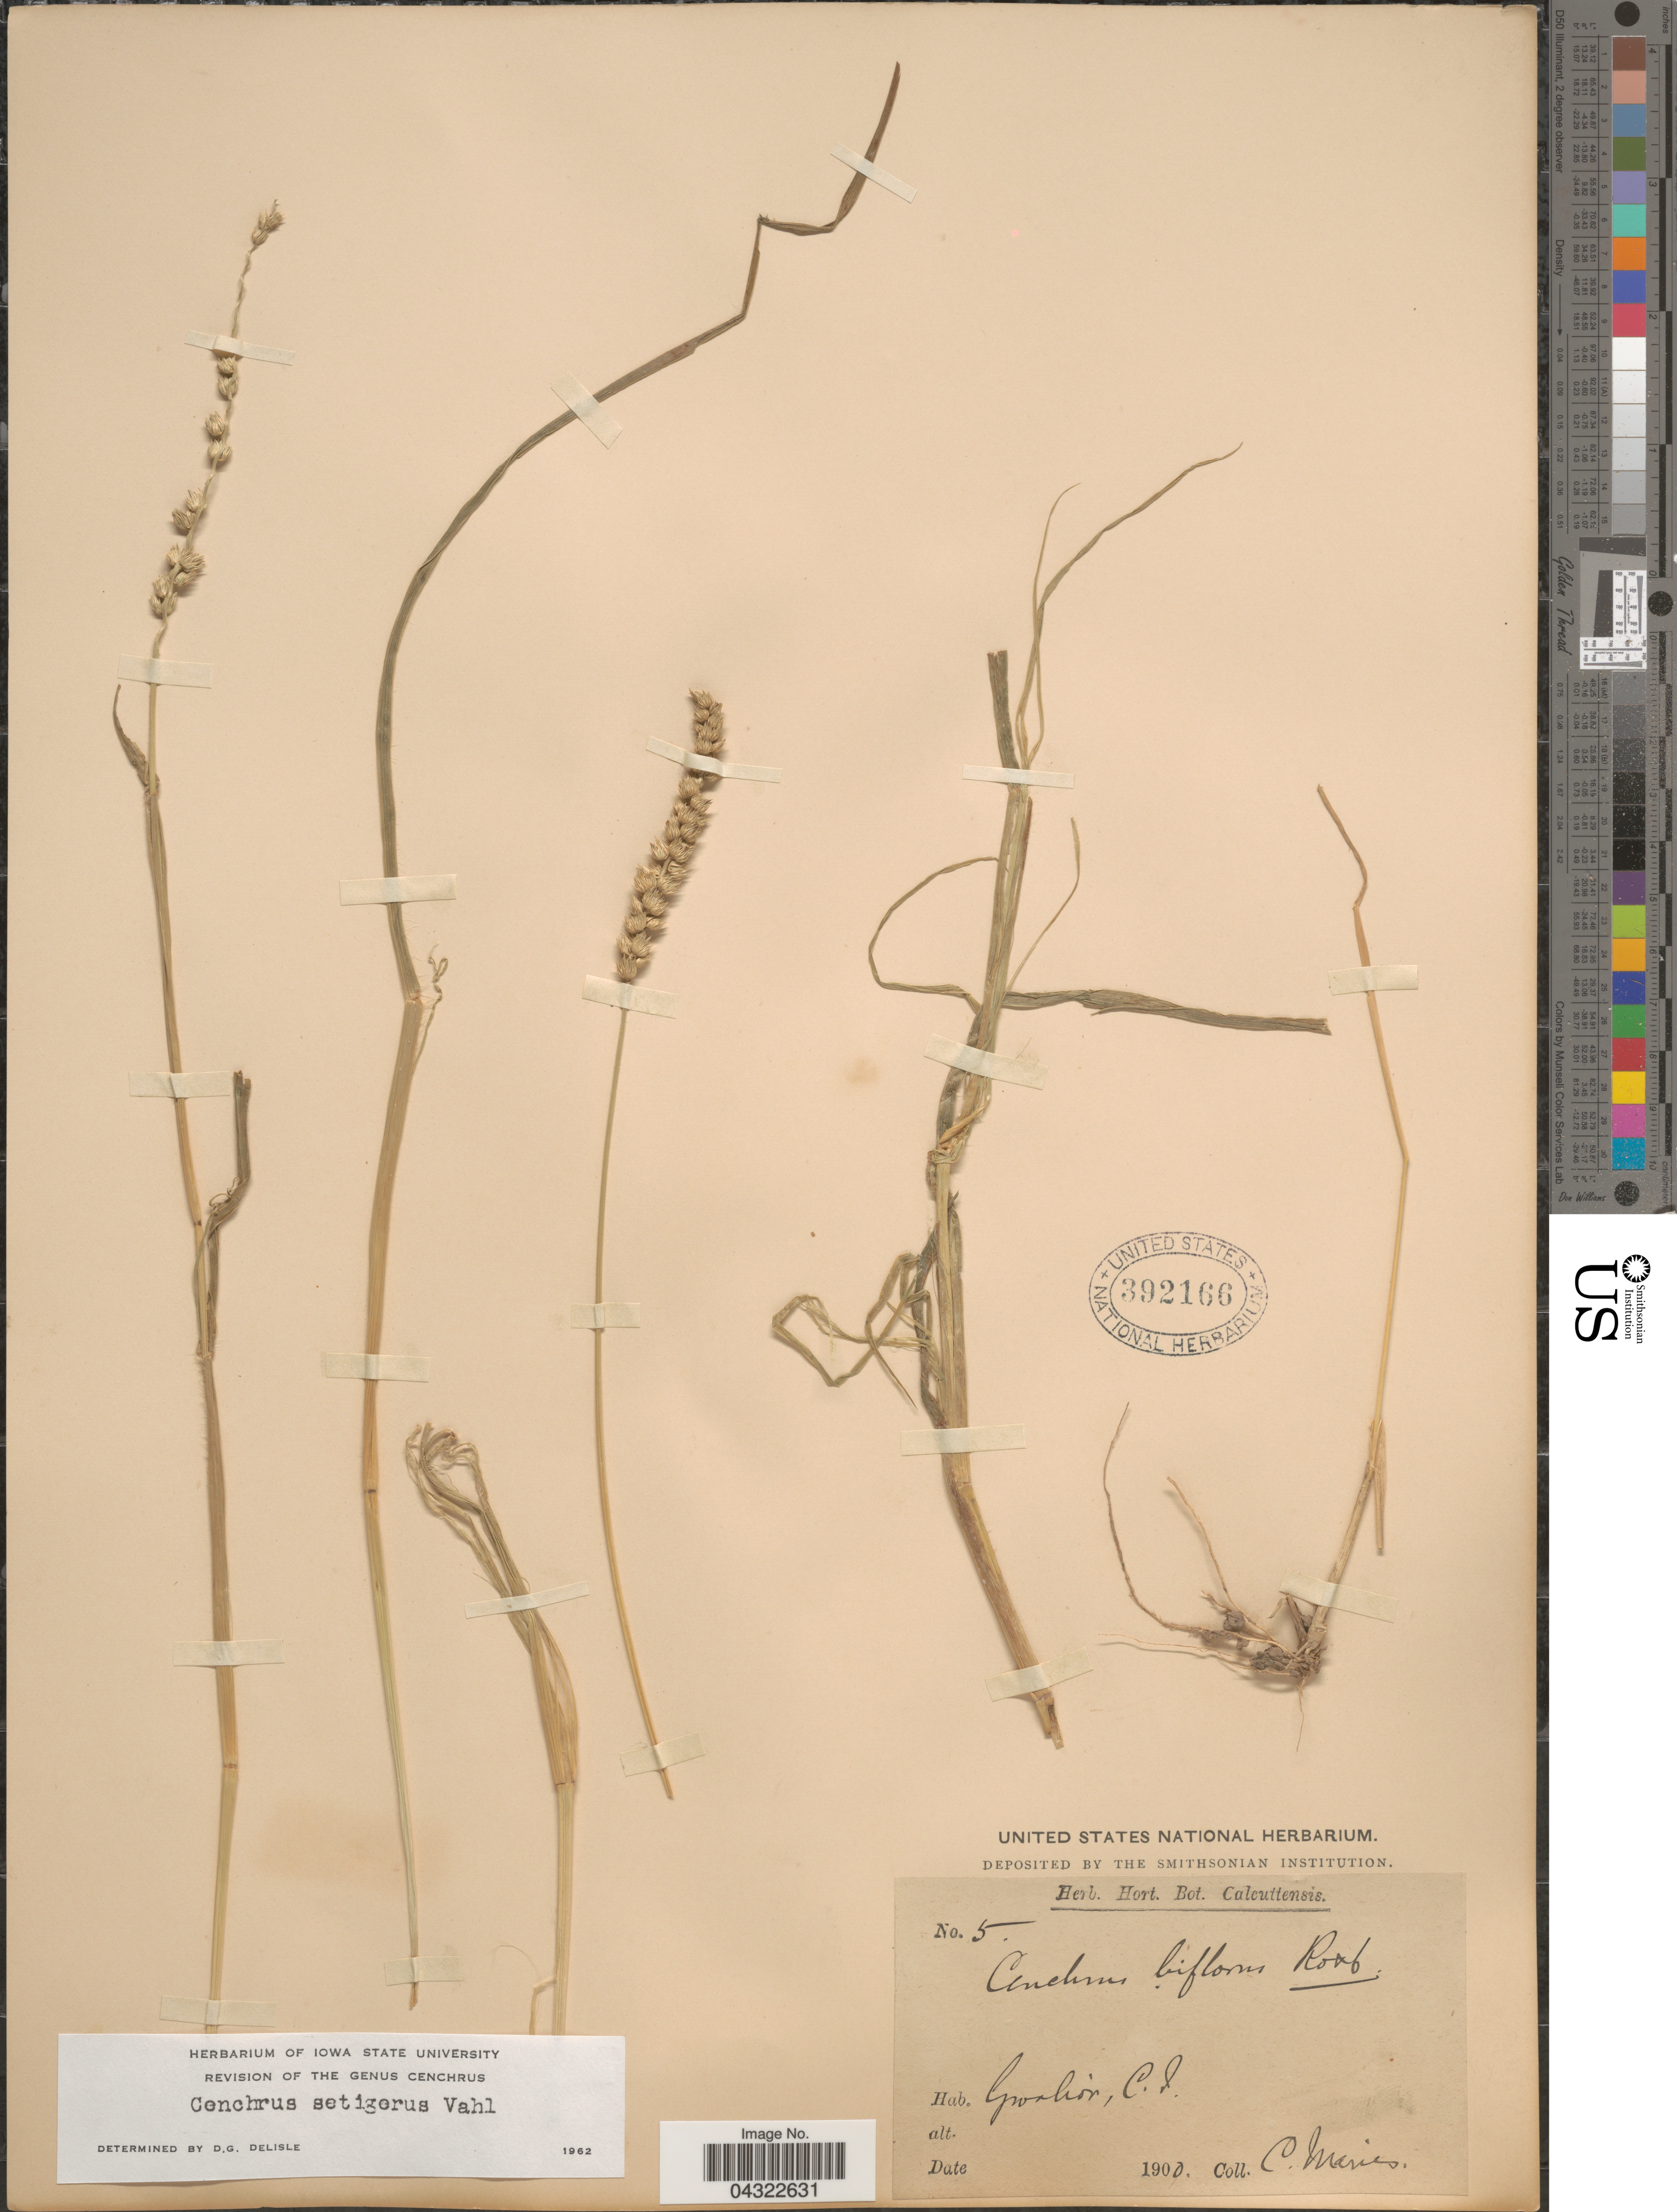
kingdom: Plantae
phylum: Tracheophyta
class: Liliopsida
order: Poales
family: Poaceae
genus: Cenchrus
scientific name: Cenchrus setiger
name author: Vahl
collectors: C. Maries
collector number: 5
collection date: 1900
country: India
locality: Gwalior, C. I.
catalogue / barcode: US 392166